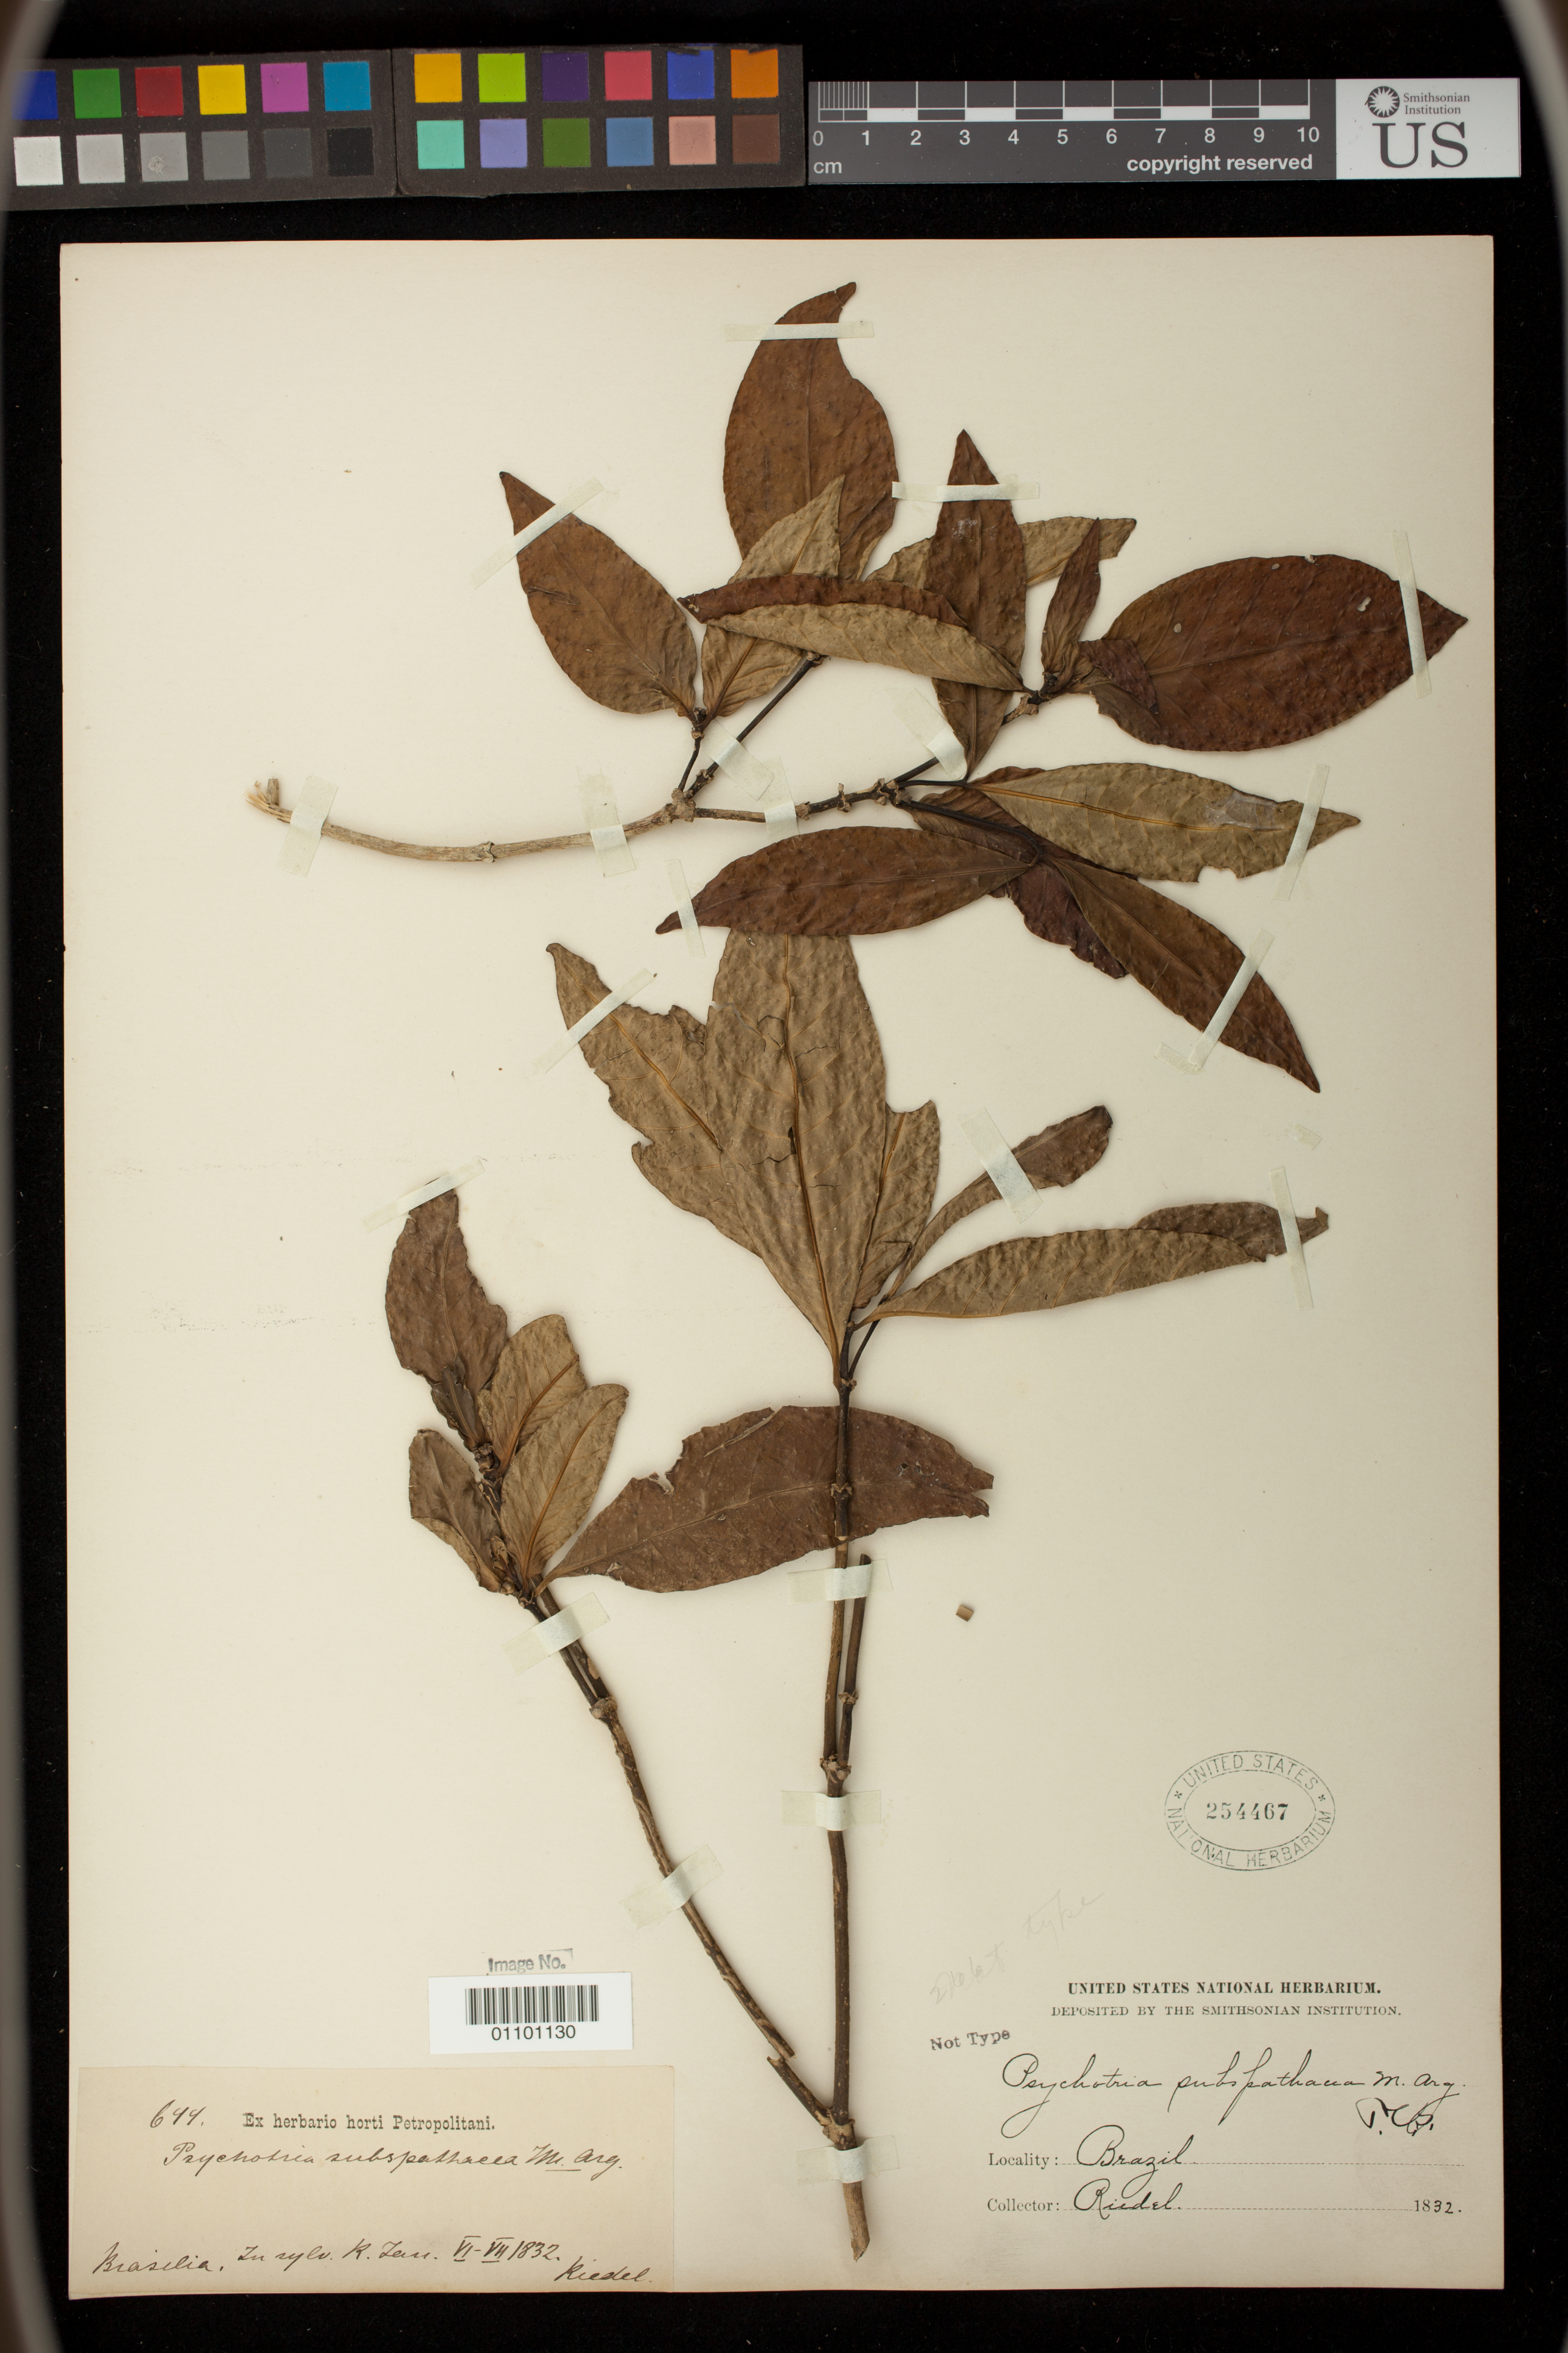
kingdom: Plantae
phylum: Tracheophyta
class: Magnoliopsida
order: Gentianales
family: Rubiaceae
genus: Psychotria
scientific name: Psychotria subspathacea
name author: Müll. Arg. in Mart.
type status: Syntype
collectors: L. Riedel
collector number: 699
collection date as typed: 1832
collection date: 1832-06/1832-07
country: Brazil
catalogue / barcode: US 254467